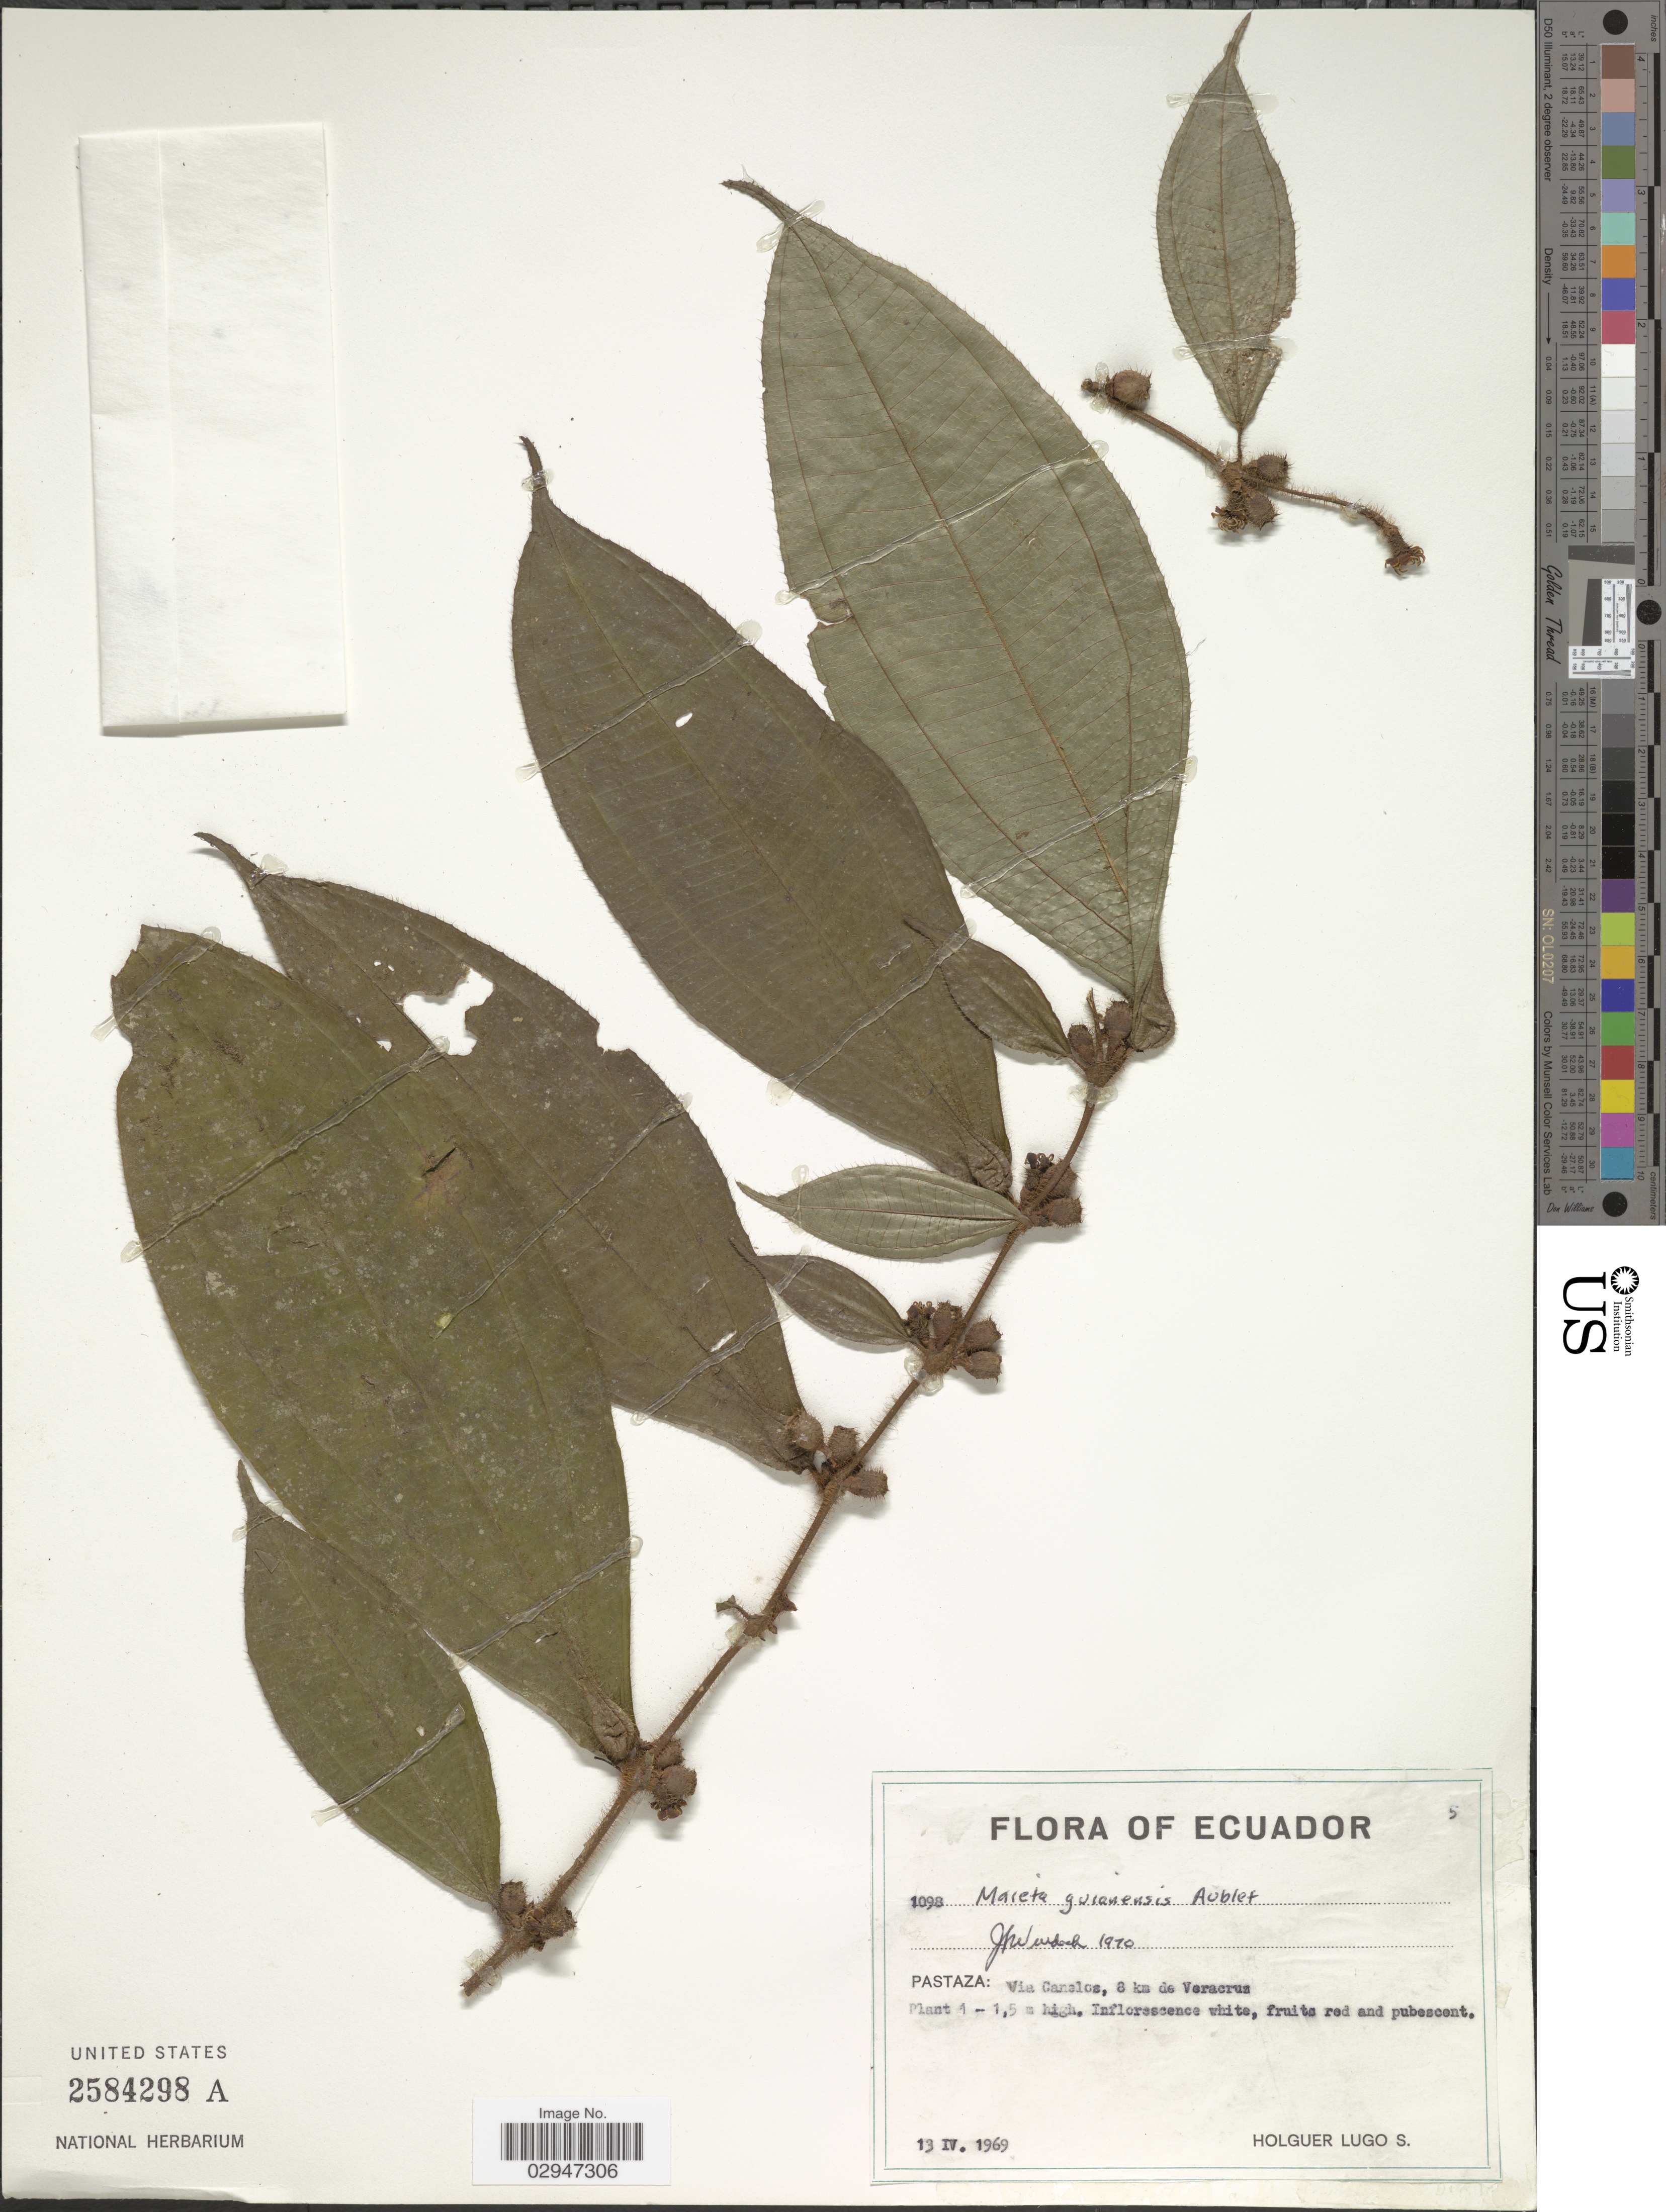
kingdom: Plantae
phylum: Tracheophyta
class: Magnoliopsida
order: Myrtales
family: Melastomataceae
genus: Maieta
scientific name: Maieta guianensis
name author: Aubl.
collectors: H. Lugo S.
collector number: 1098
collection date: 1969-04-13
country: Ecuador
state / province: Pastaza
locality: Pastaza: Via Canalos, 8 km de Veracruz.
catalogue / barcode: US 2584298A